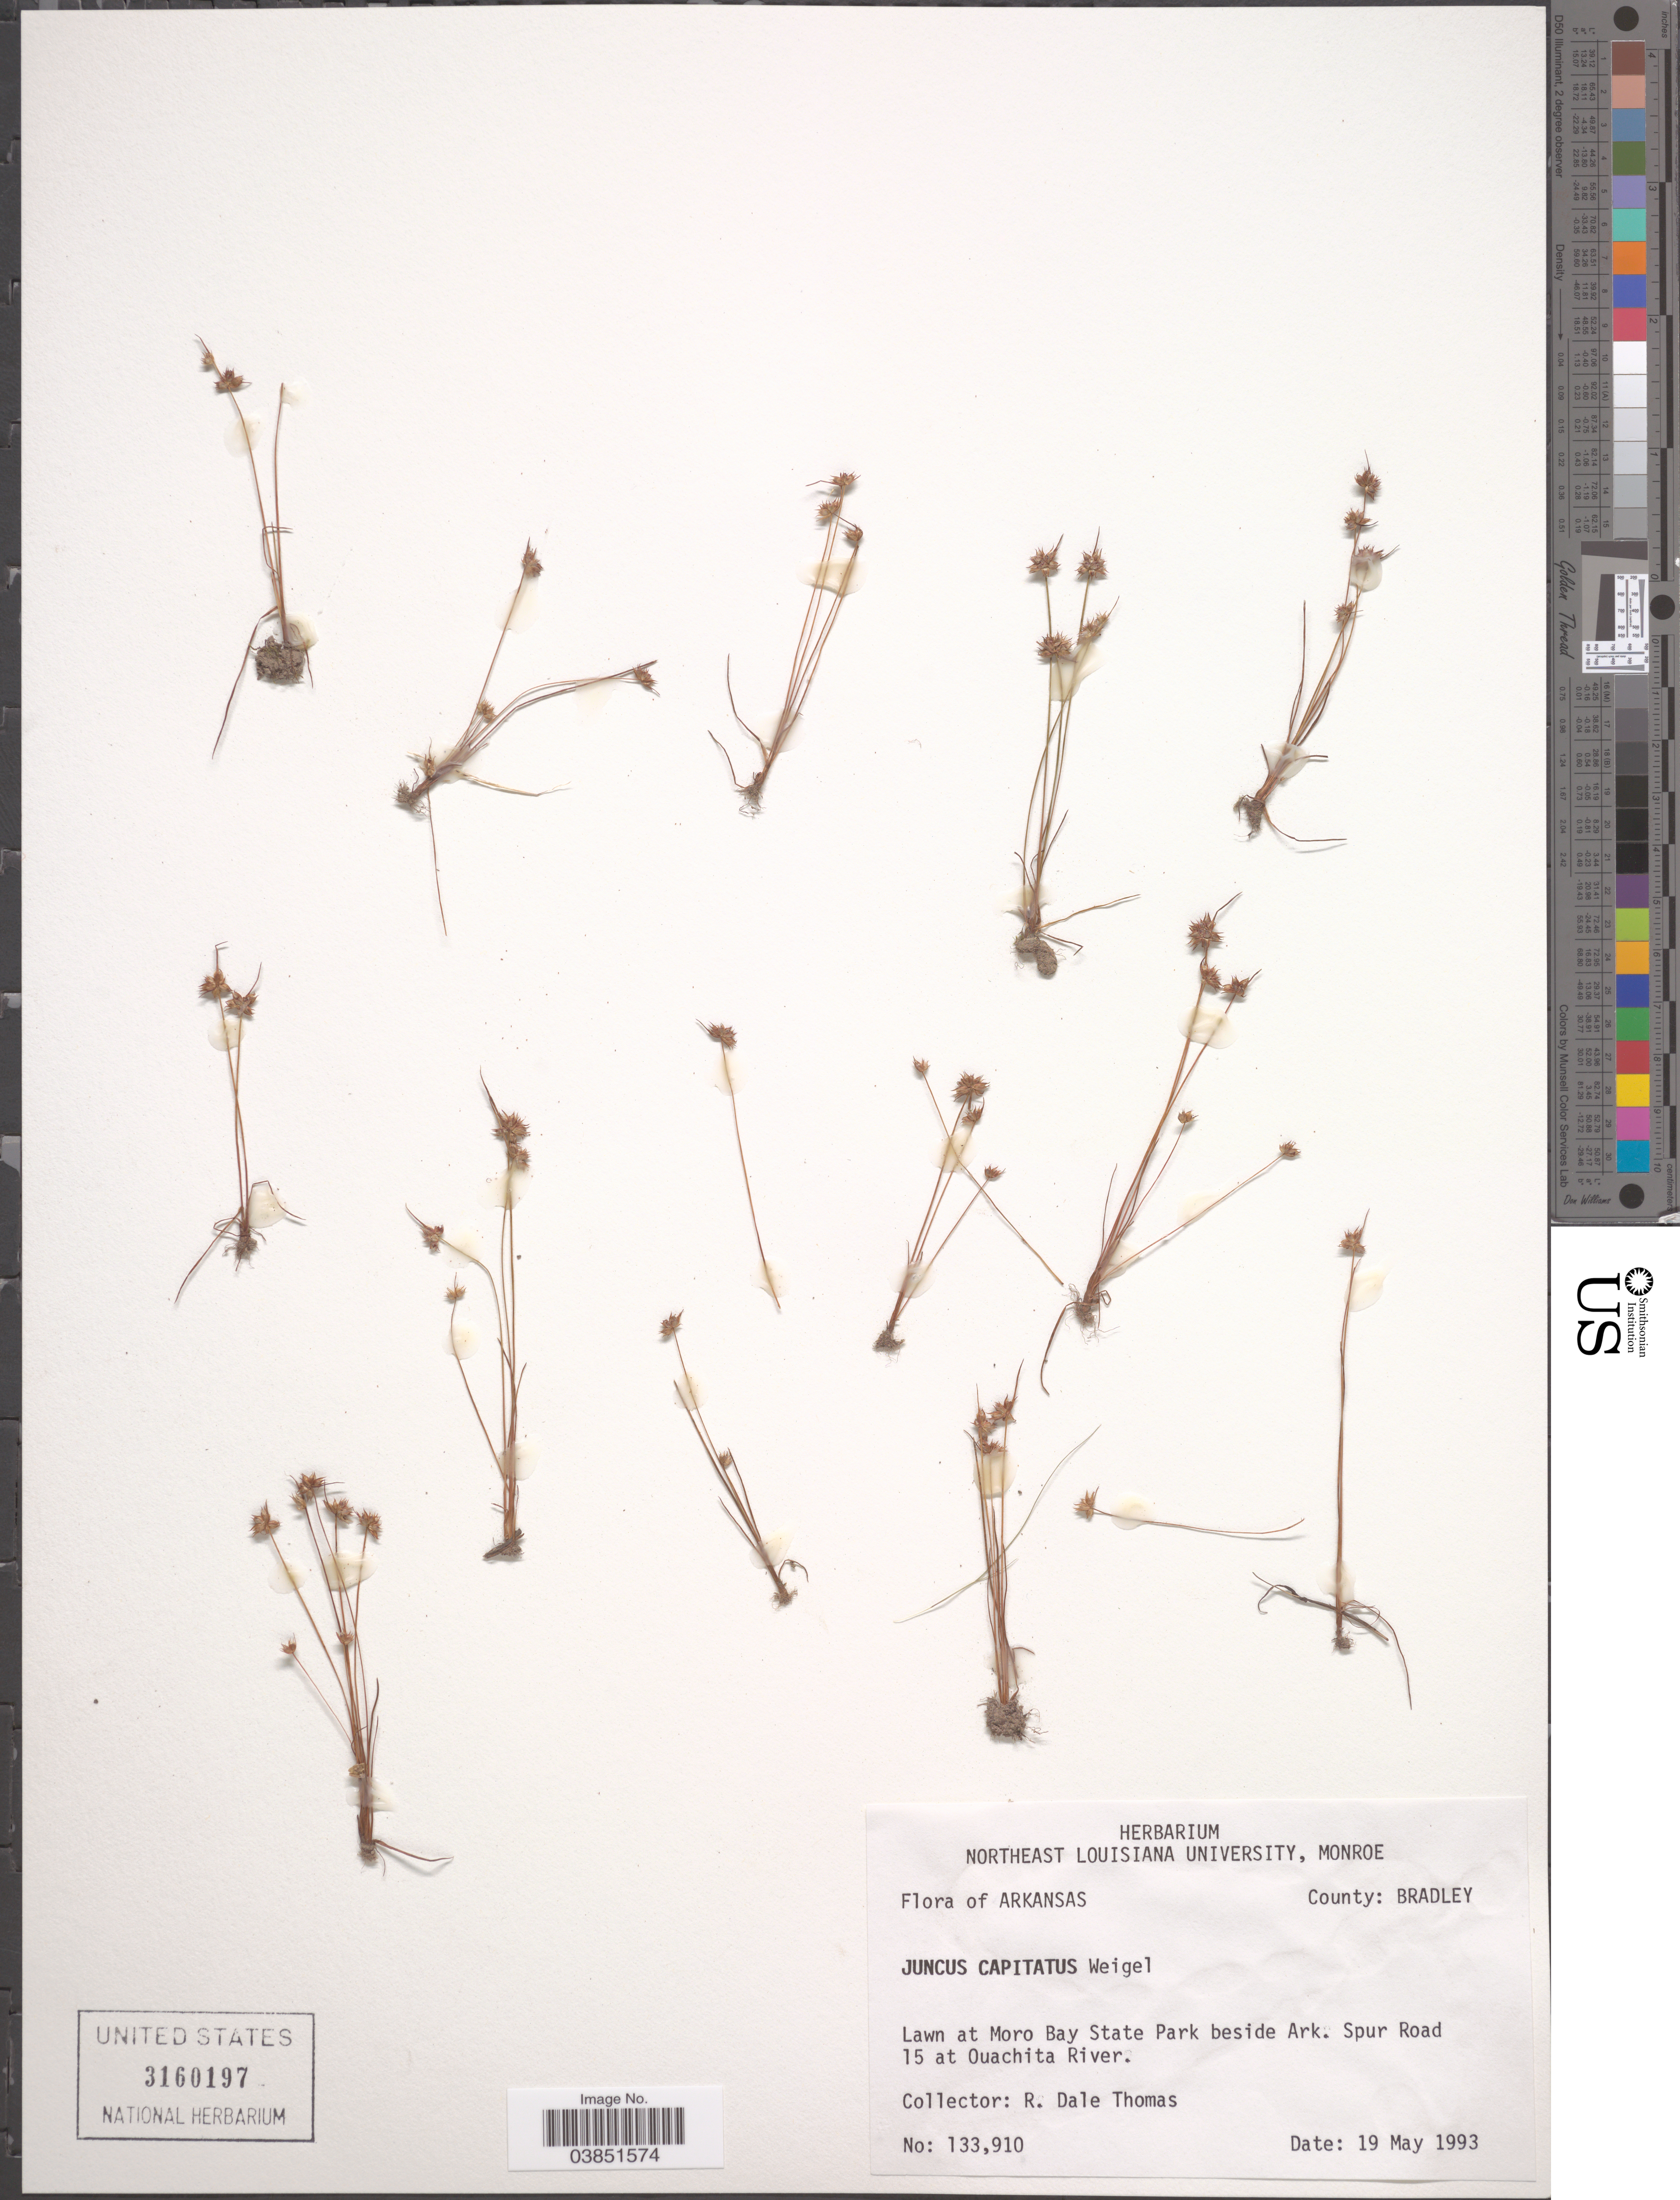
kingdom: Plantae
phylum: Tracheophyta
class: Liliopsida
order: Poales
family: Juncaceae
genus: Juncus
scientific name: Juncus capitatus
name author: Weigel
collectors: R. Thomas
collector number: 133910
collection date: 1993-05-19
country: United States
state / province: Arkansas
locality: County: Bradley. Lawn at Moro Bay State Park beside Ark. Spur Road 15 at Ouachita River.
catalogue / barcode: US 3160197